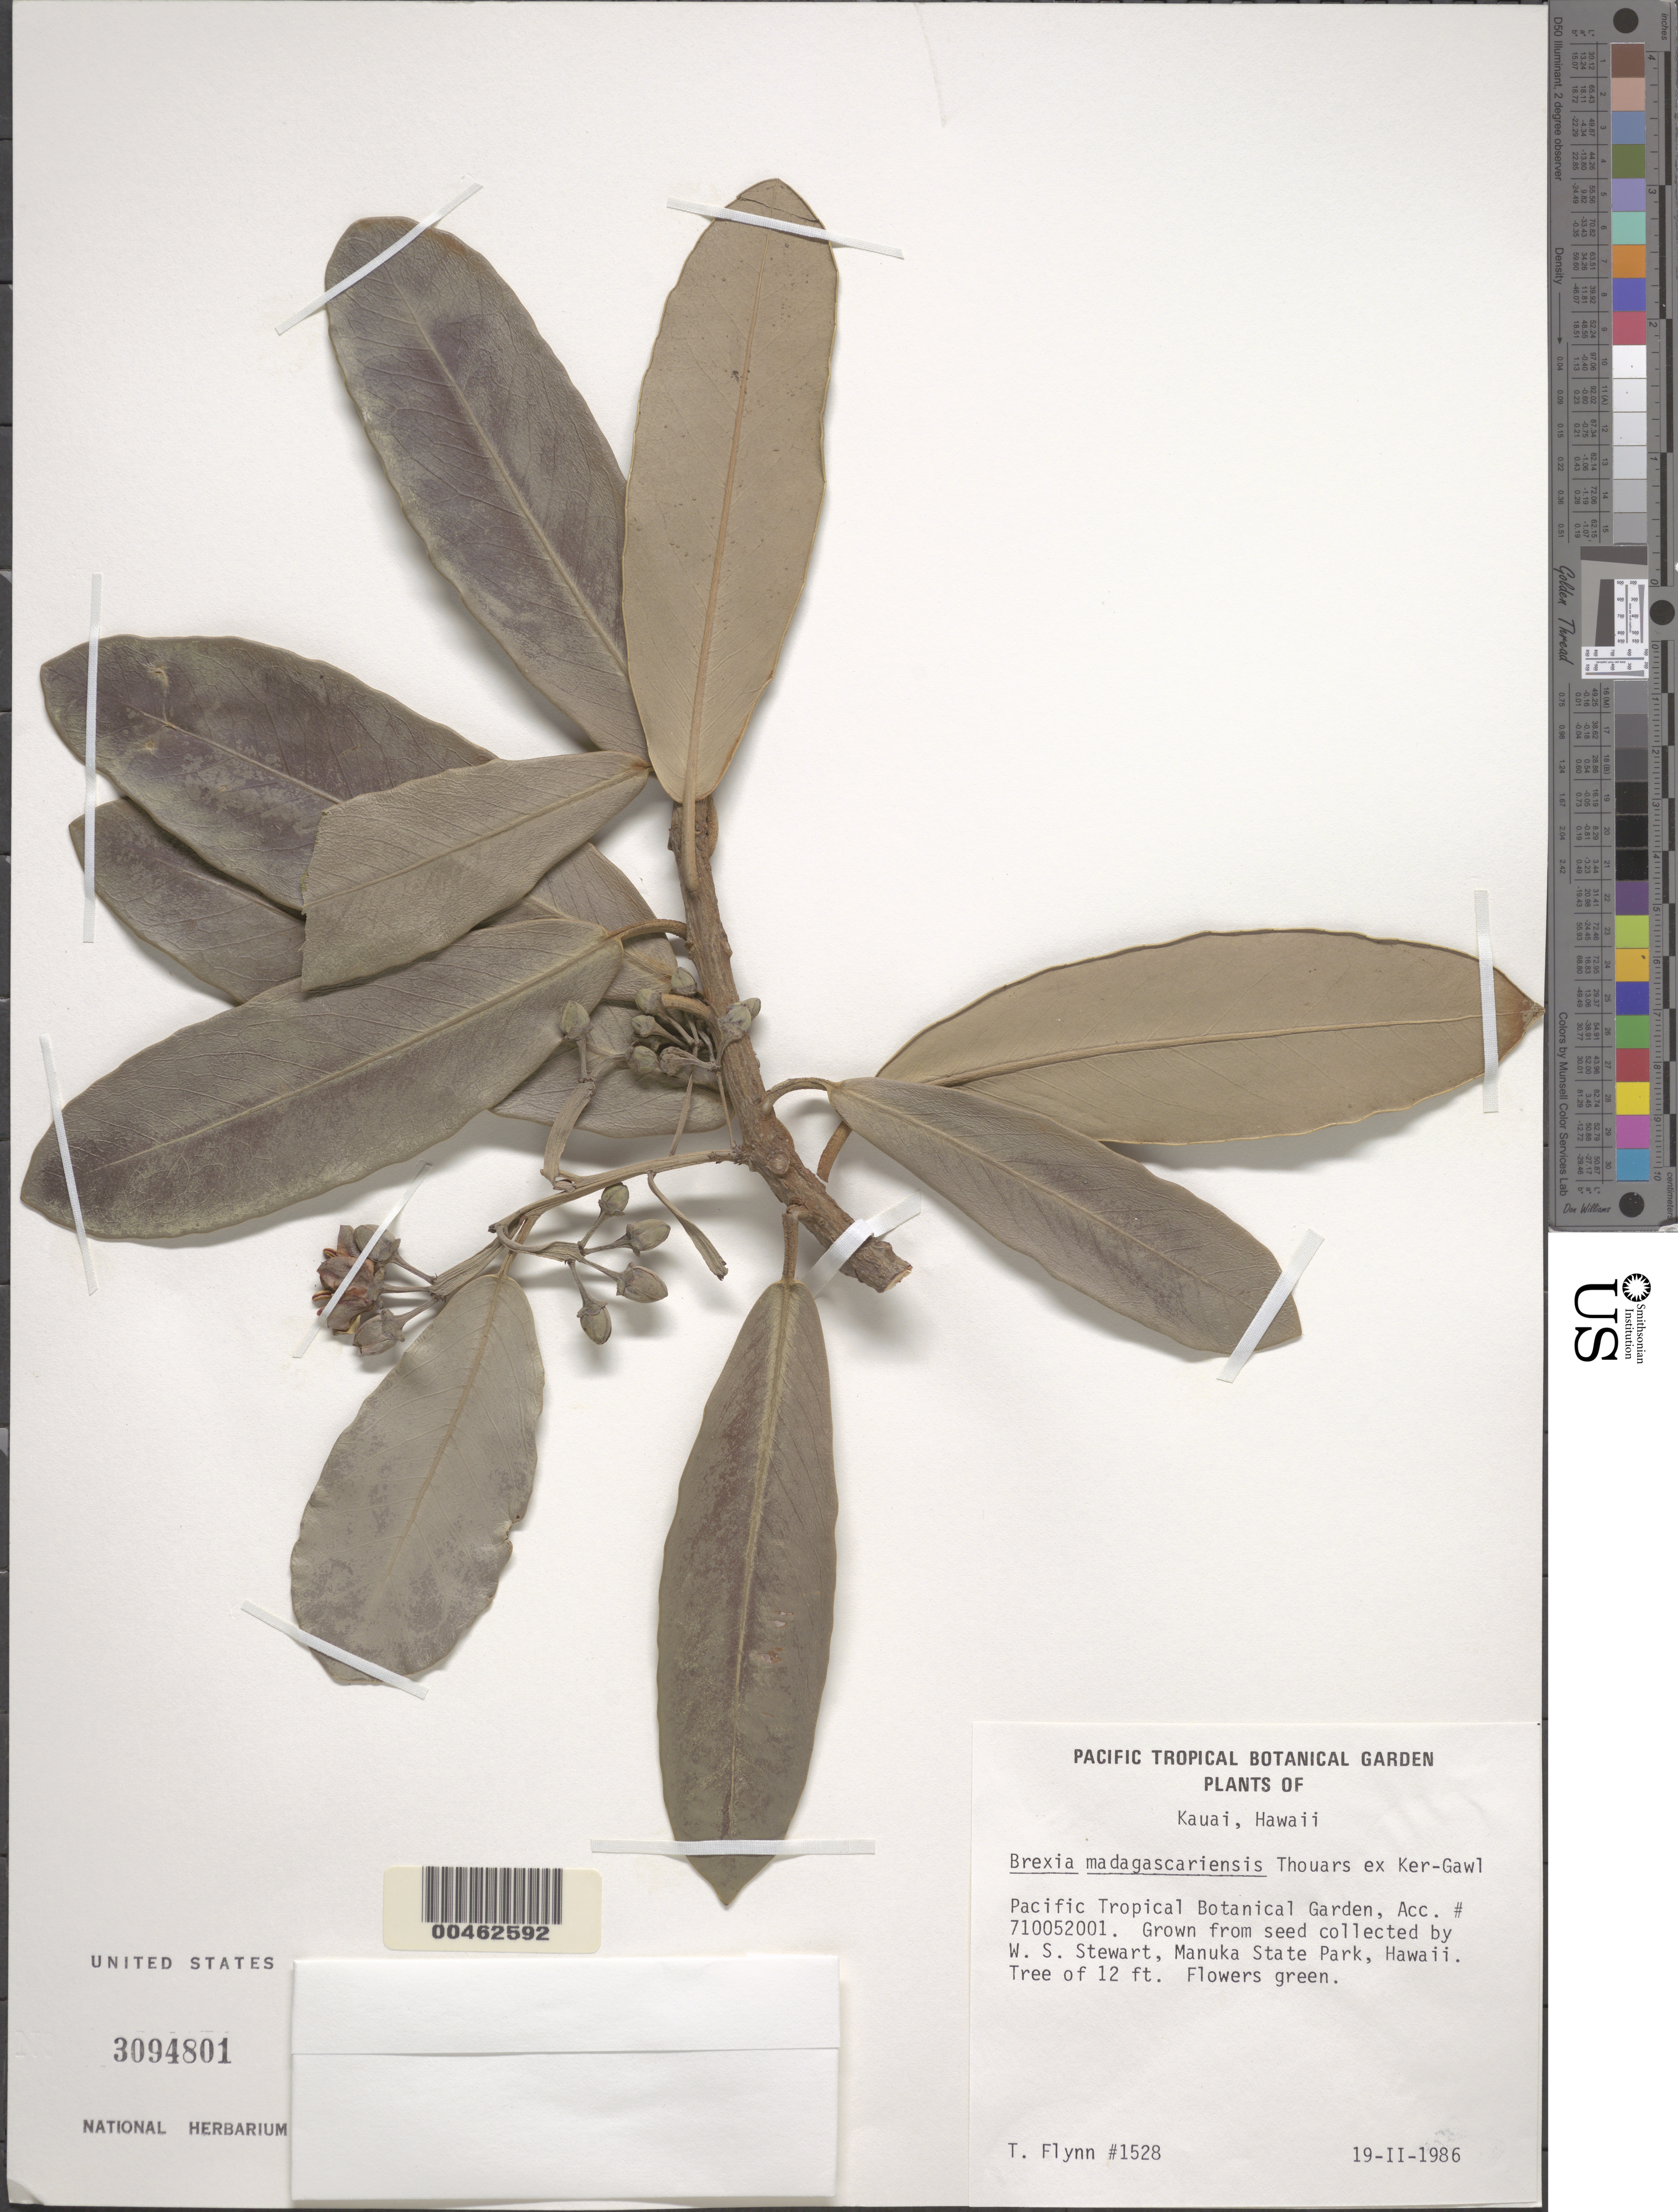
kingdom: Plantae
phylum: Tracheophyta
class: Magnoliopsida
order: Celastrales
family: Celastraceae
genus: Brexia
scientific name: Brexia madagascariensis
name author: (Lam.) Ker Gawl.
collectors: T. W. Flynn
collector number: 1528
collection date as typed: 19 Feb 1986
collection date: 1986-02-19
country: United States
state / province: Hawaii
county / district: Kauai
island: Kaua'i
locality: Pacific Tropical Botanical Garden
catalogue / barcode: US 3094801